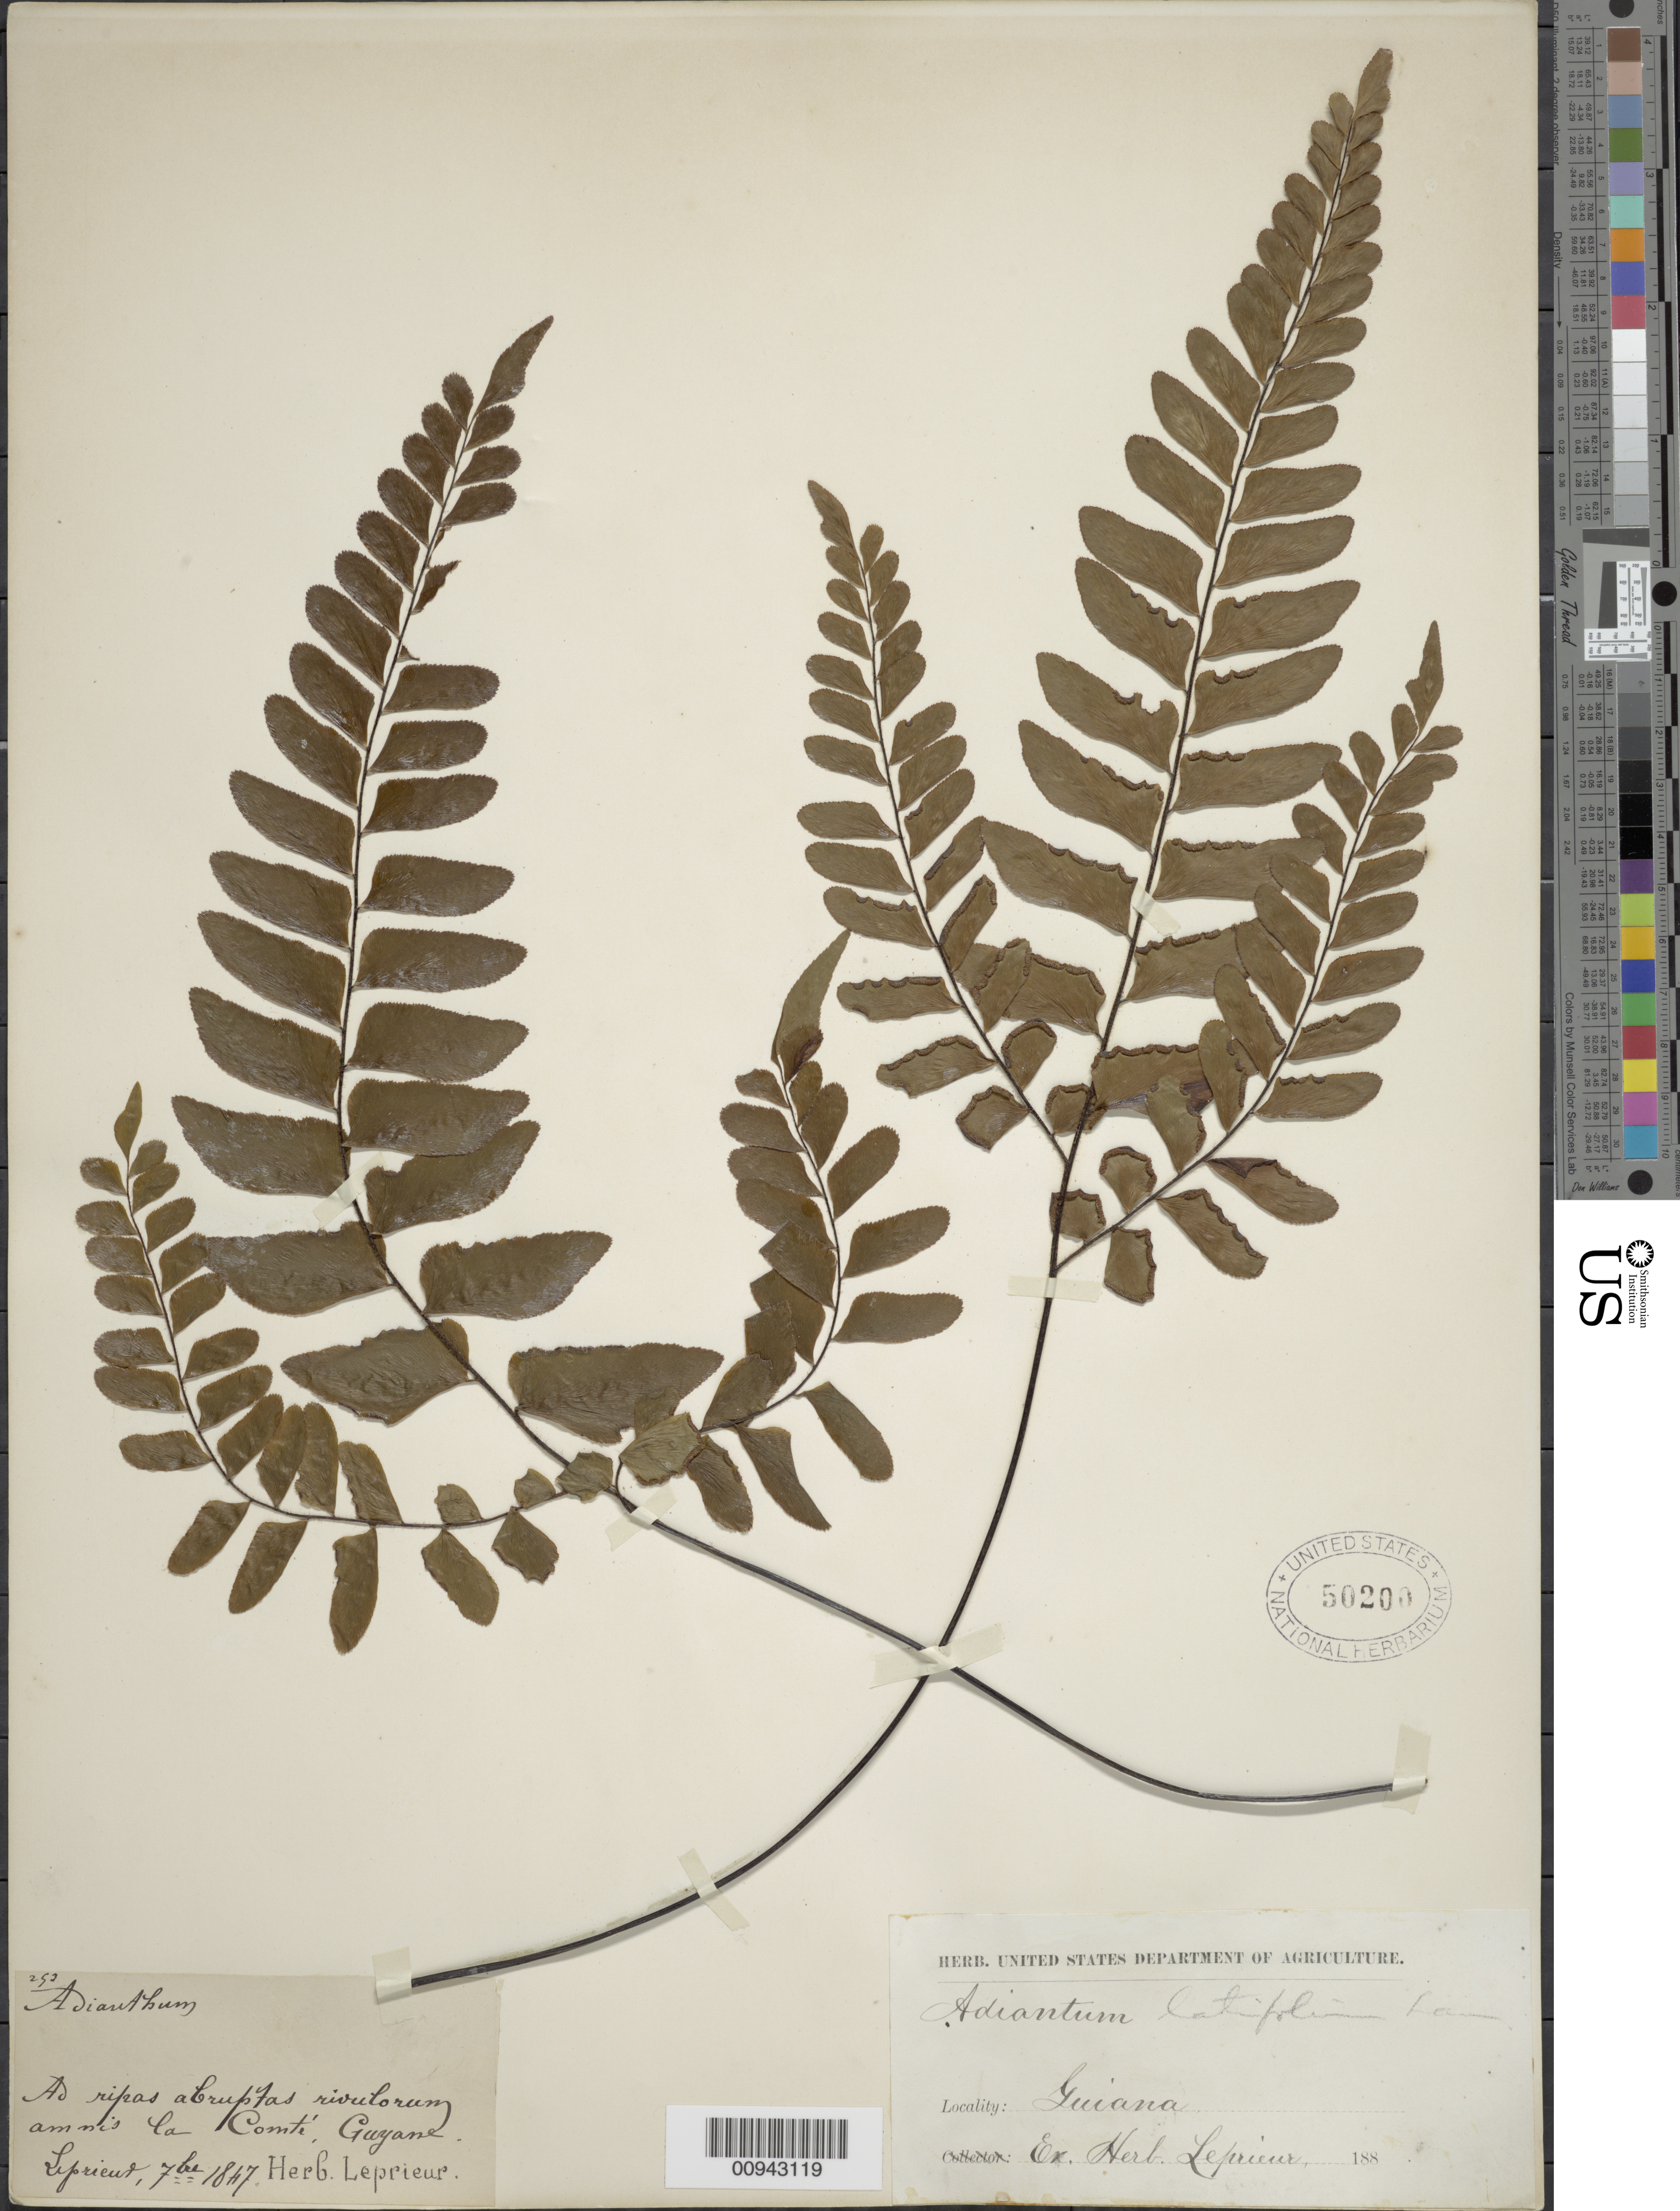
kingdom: Plantae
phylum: Tracheophyta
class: Polypodiopsida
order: Polypodiales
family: Pteridaceae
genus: Adiantum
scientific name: Adiantum latifolium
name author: Lam.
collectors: F. M. R. Leprieur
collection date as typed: July 1847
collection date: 1847-07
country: Guyana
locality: Ad ripas abruptas rivulorum amnis la Comte Guyane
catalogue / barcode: US 50200